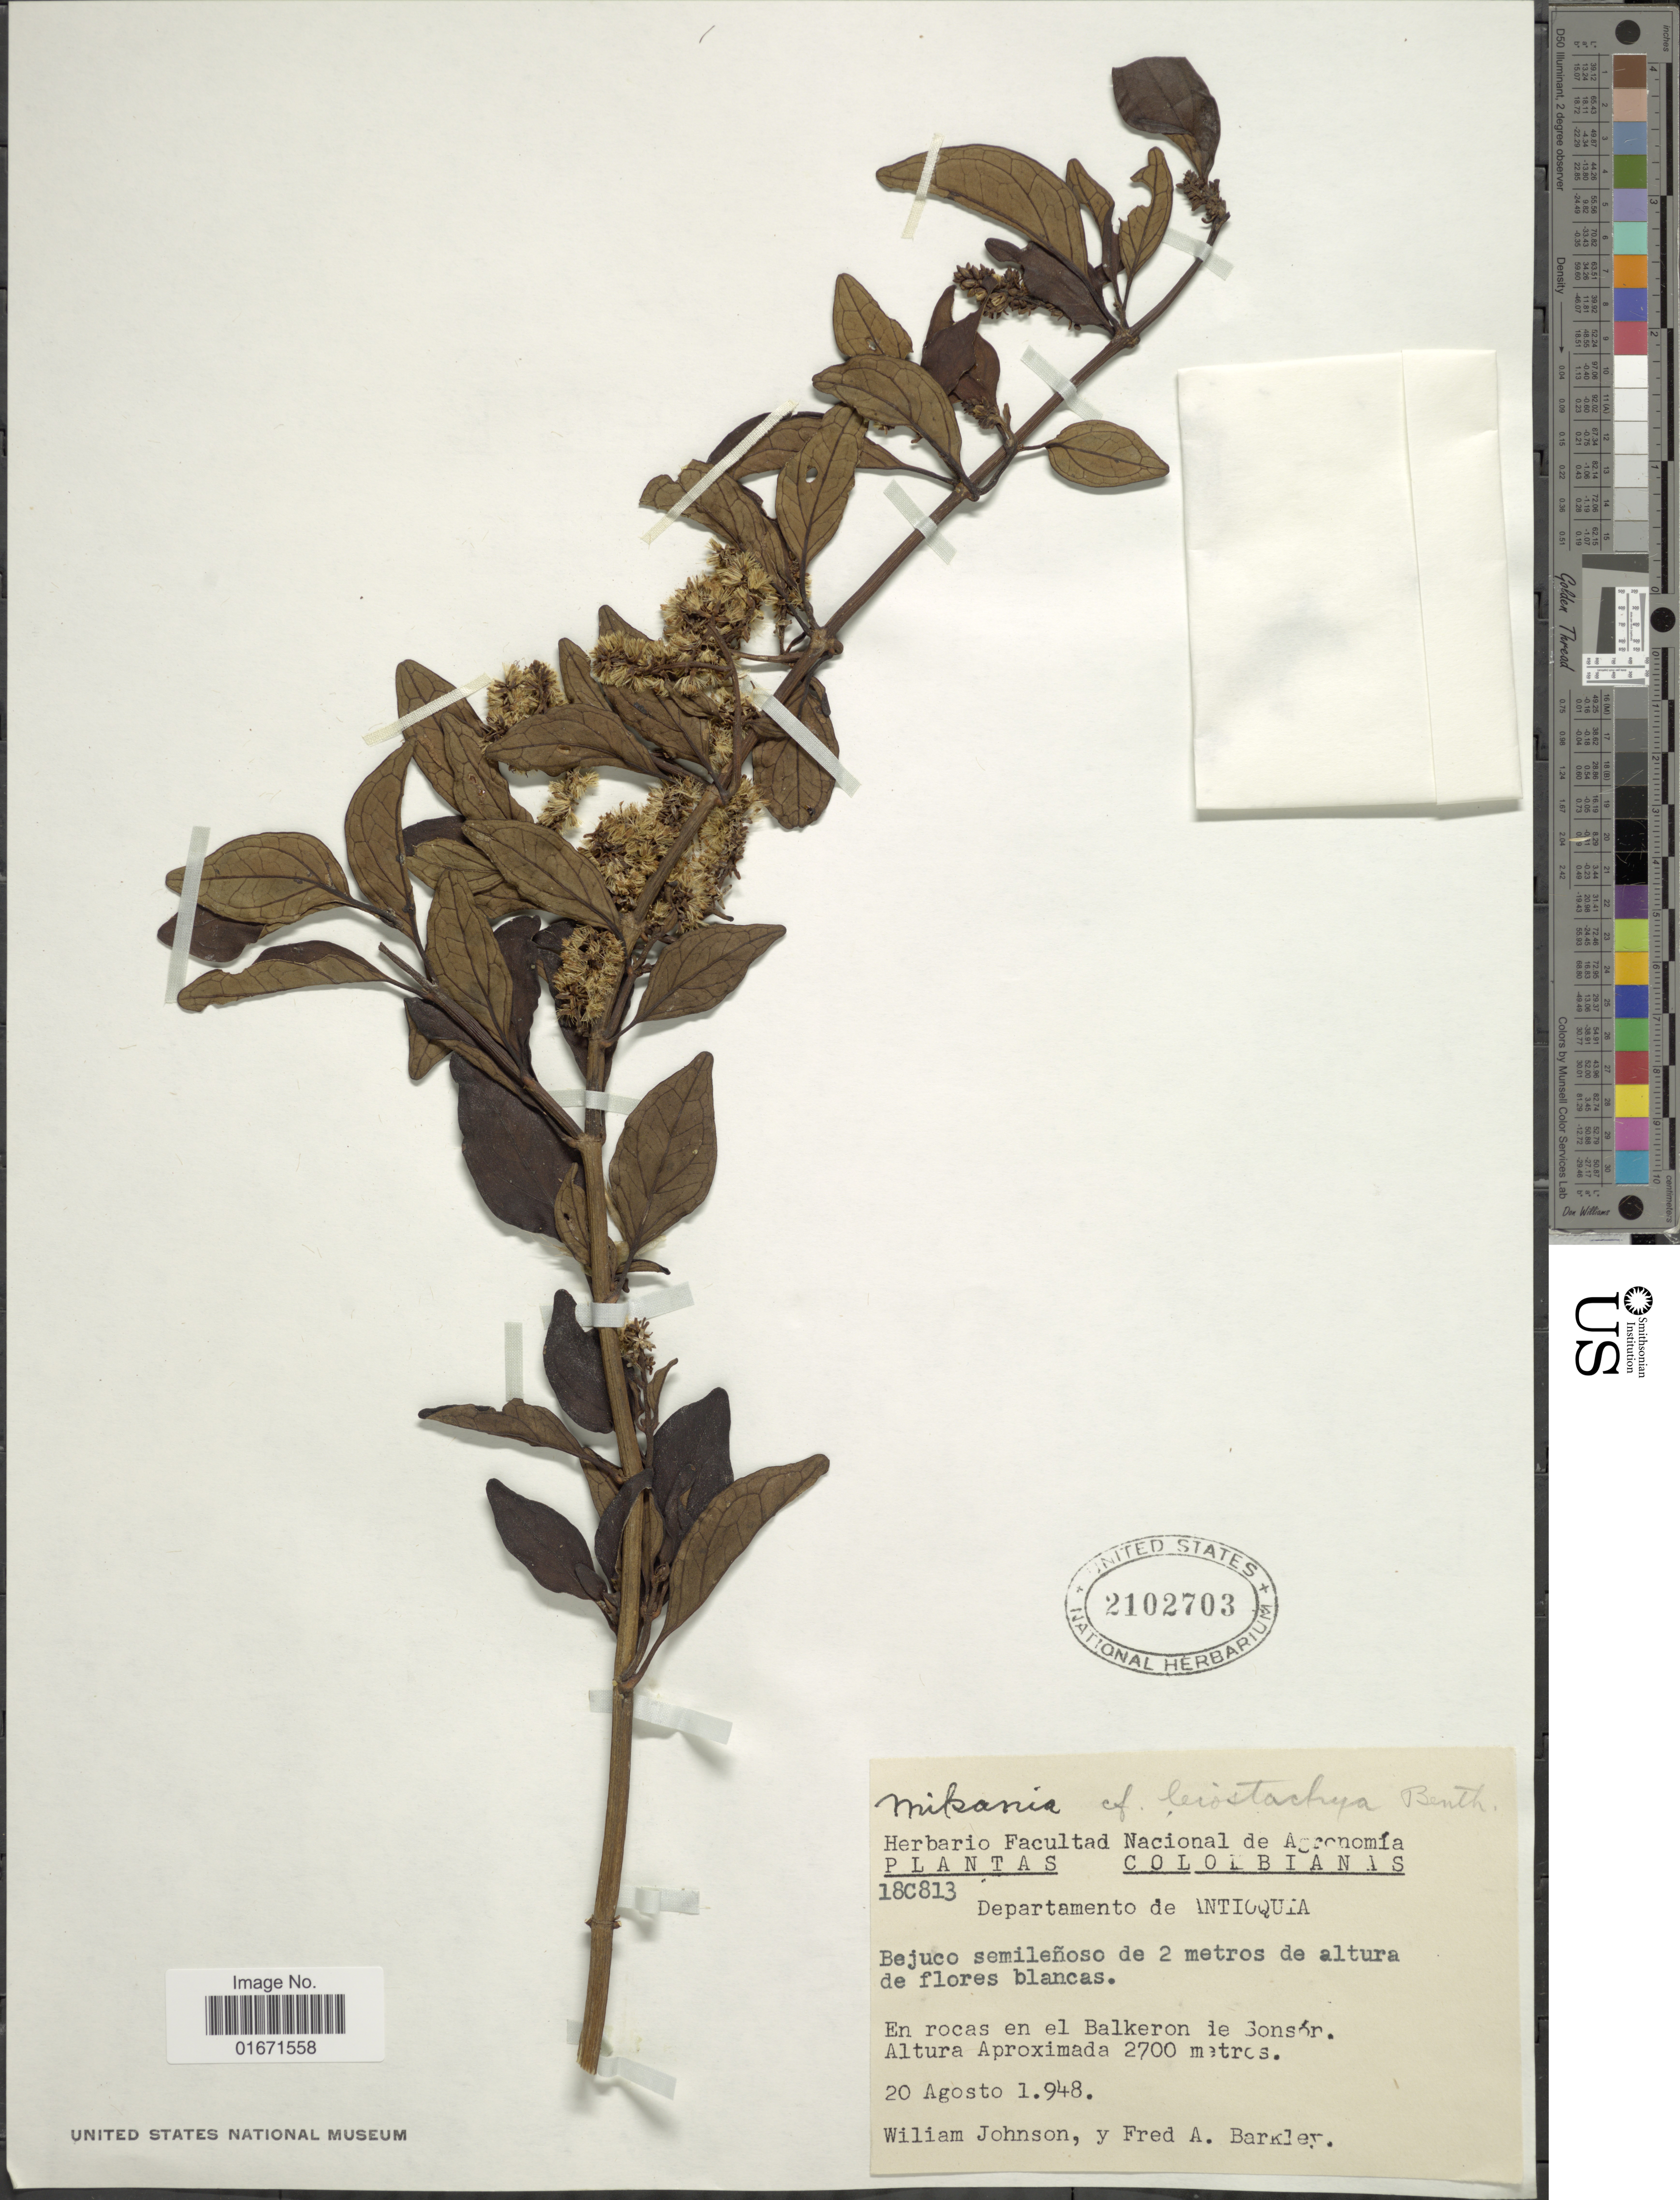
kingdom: Plantae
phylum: Tracheophyta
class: Magnoliopsida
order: Asterales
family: Asteraceae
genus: Mikania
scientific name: Mikania szyszylowiczii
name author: Hieron.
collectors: W. M. Johnson & F. A. Barkley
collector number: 18C813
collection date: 1948-08-20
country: Colombia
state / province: Antioquia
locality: Departamento de Antioquia. En rocas en el Balkeron de Sonsór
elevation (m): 2700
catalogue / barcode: US 2102703